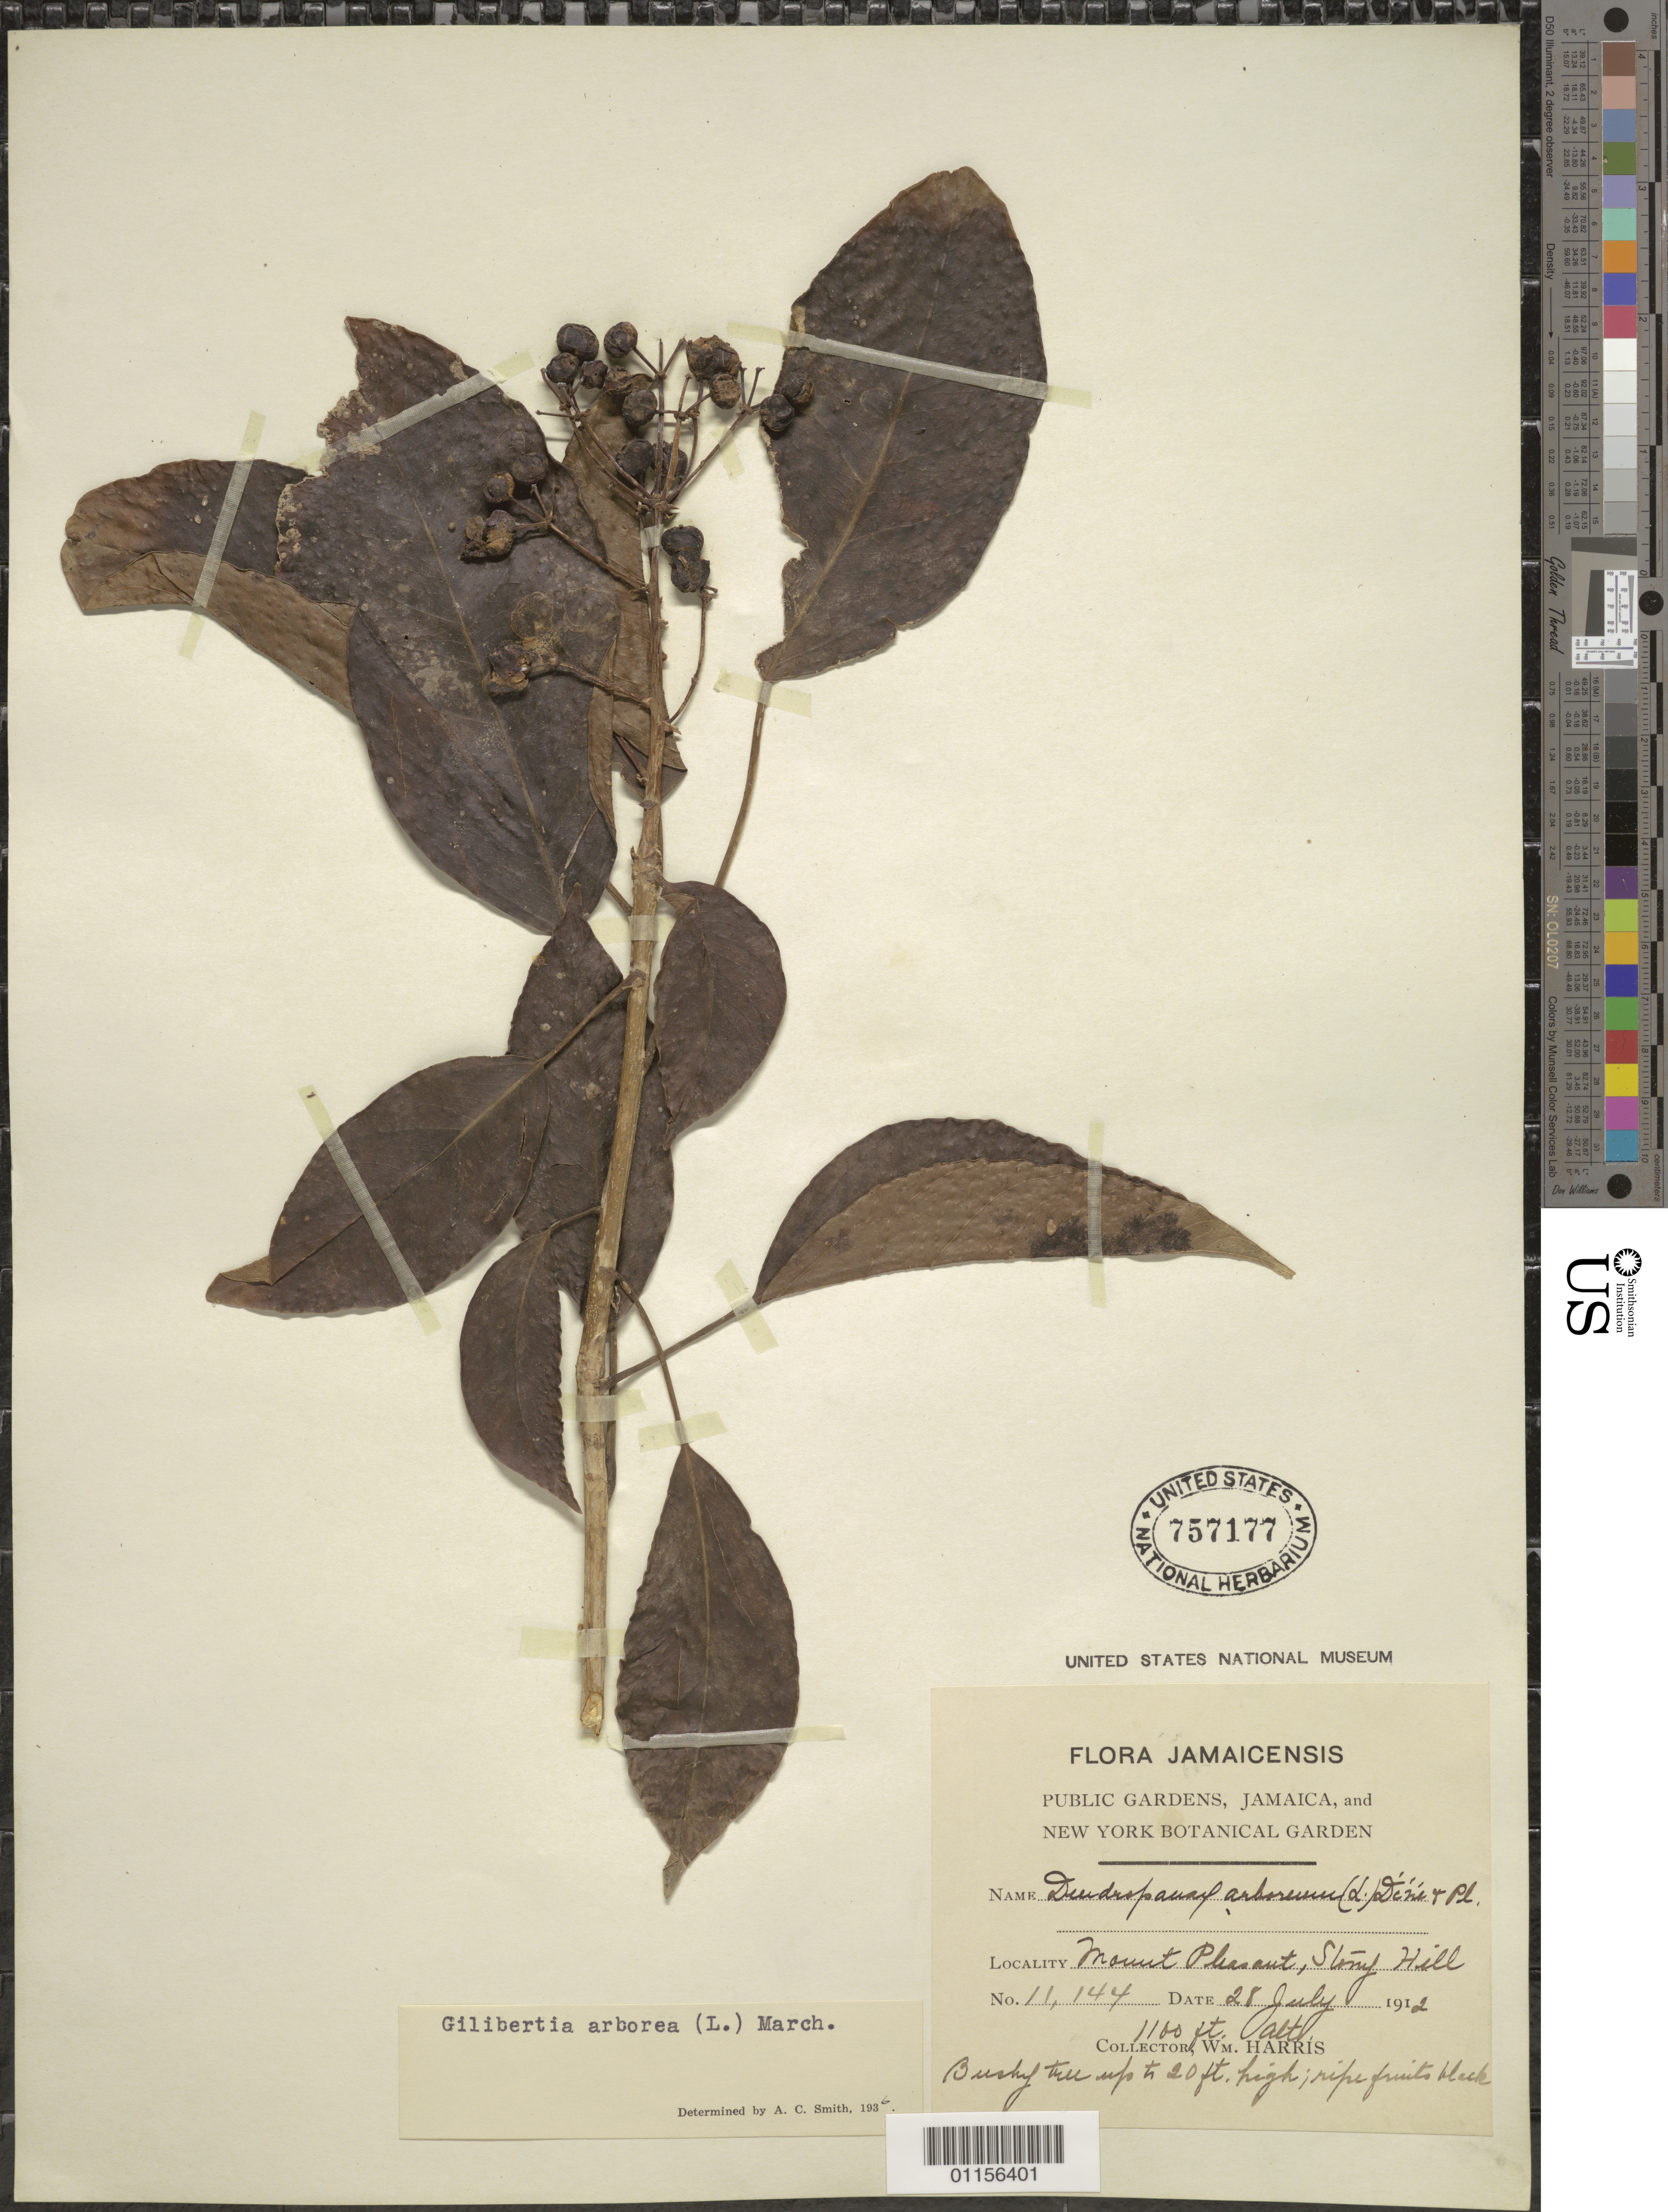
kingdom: Plantae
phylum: Tracheophyta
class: Magnoliopsida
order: Apiales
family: Araliaceae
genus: Dendropanax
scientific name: Dendropanax arboreus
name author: (L.) Decne. & Planch.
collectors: W. Harris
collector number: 11144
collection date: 1912-07-28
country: Jamaica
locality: Mt Pleasant, Stony Hill.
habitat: Bushy tree.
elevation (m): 335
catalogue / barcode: US 757177